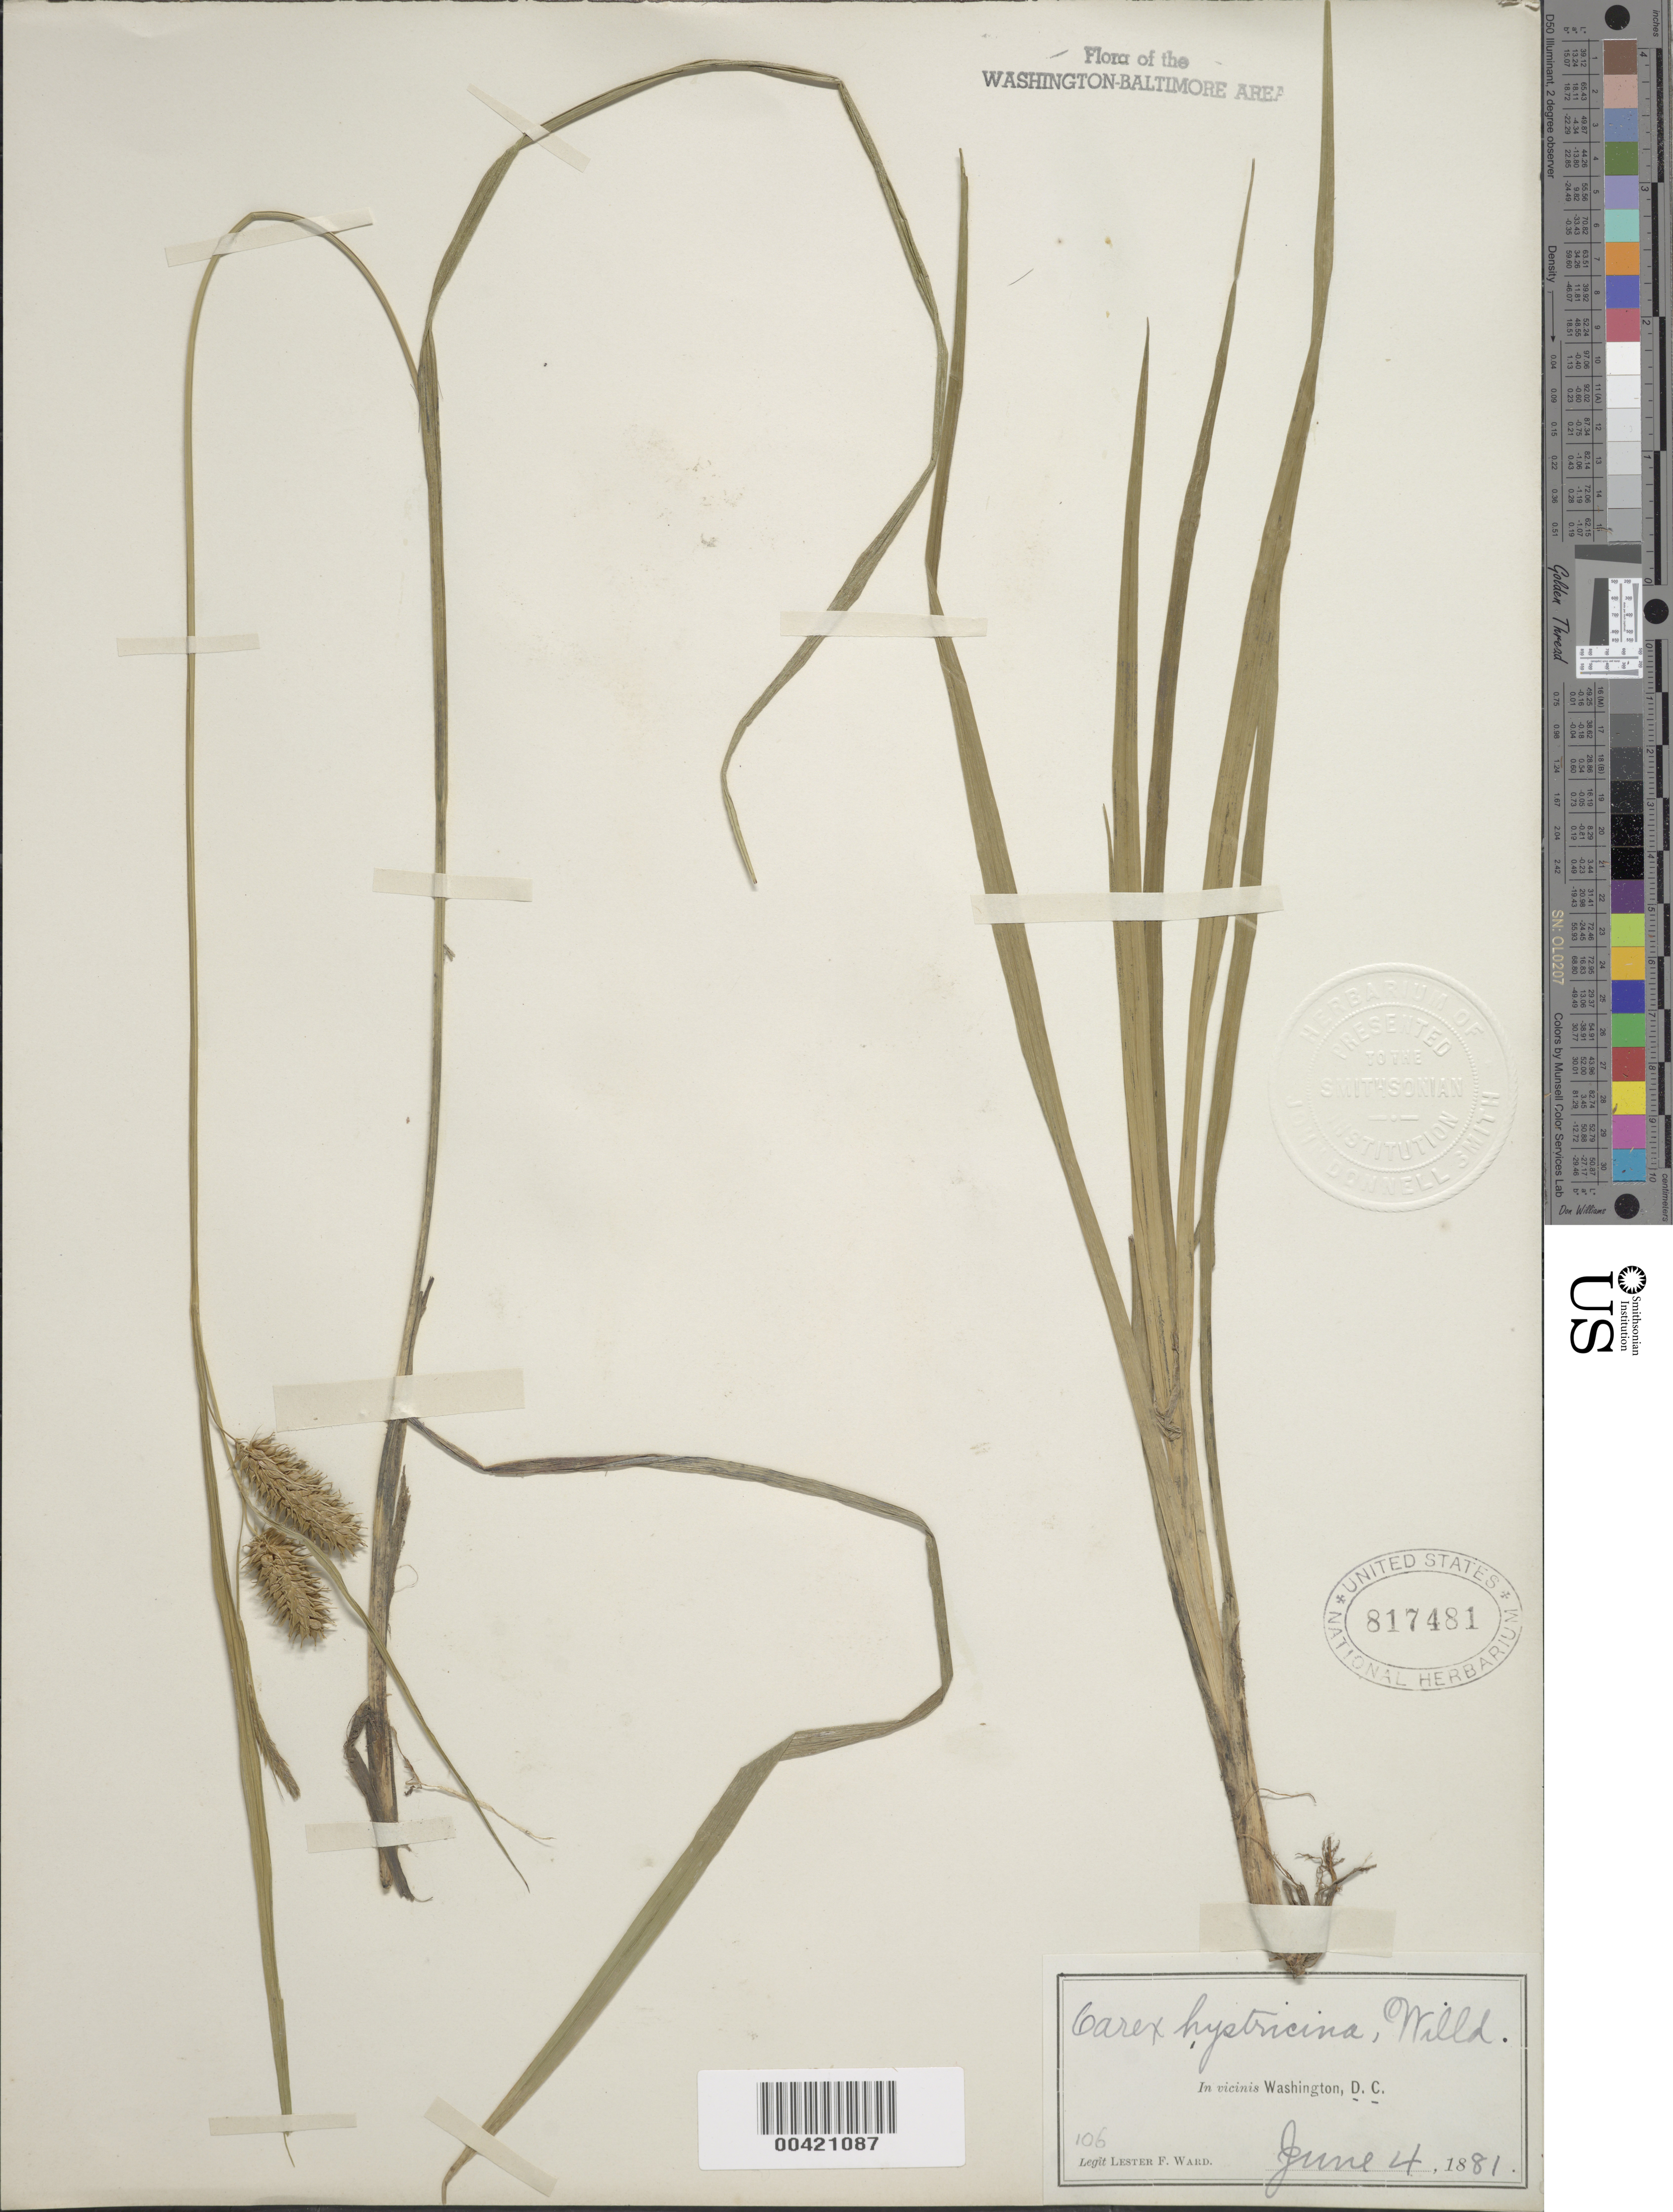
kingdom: Plantae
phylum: Tracheophyta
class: Liliopsida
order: Poales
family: Cyperaceae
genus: Carex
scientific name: Carex hystericina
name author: Muhl. ex Willd.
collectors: L. F. Ward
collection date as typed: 04 Jun 1881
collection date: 1881-06-04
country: United States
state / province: District of Columbia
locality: Washington DC and vicinity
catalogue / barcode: US 817481